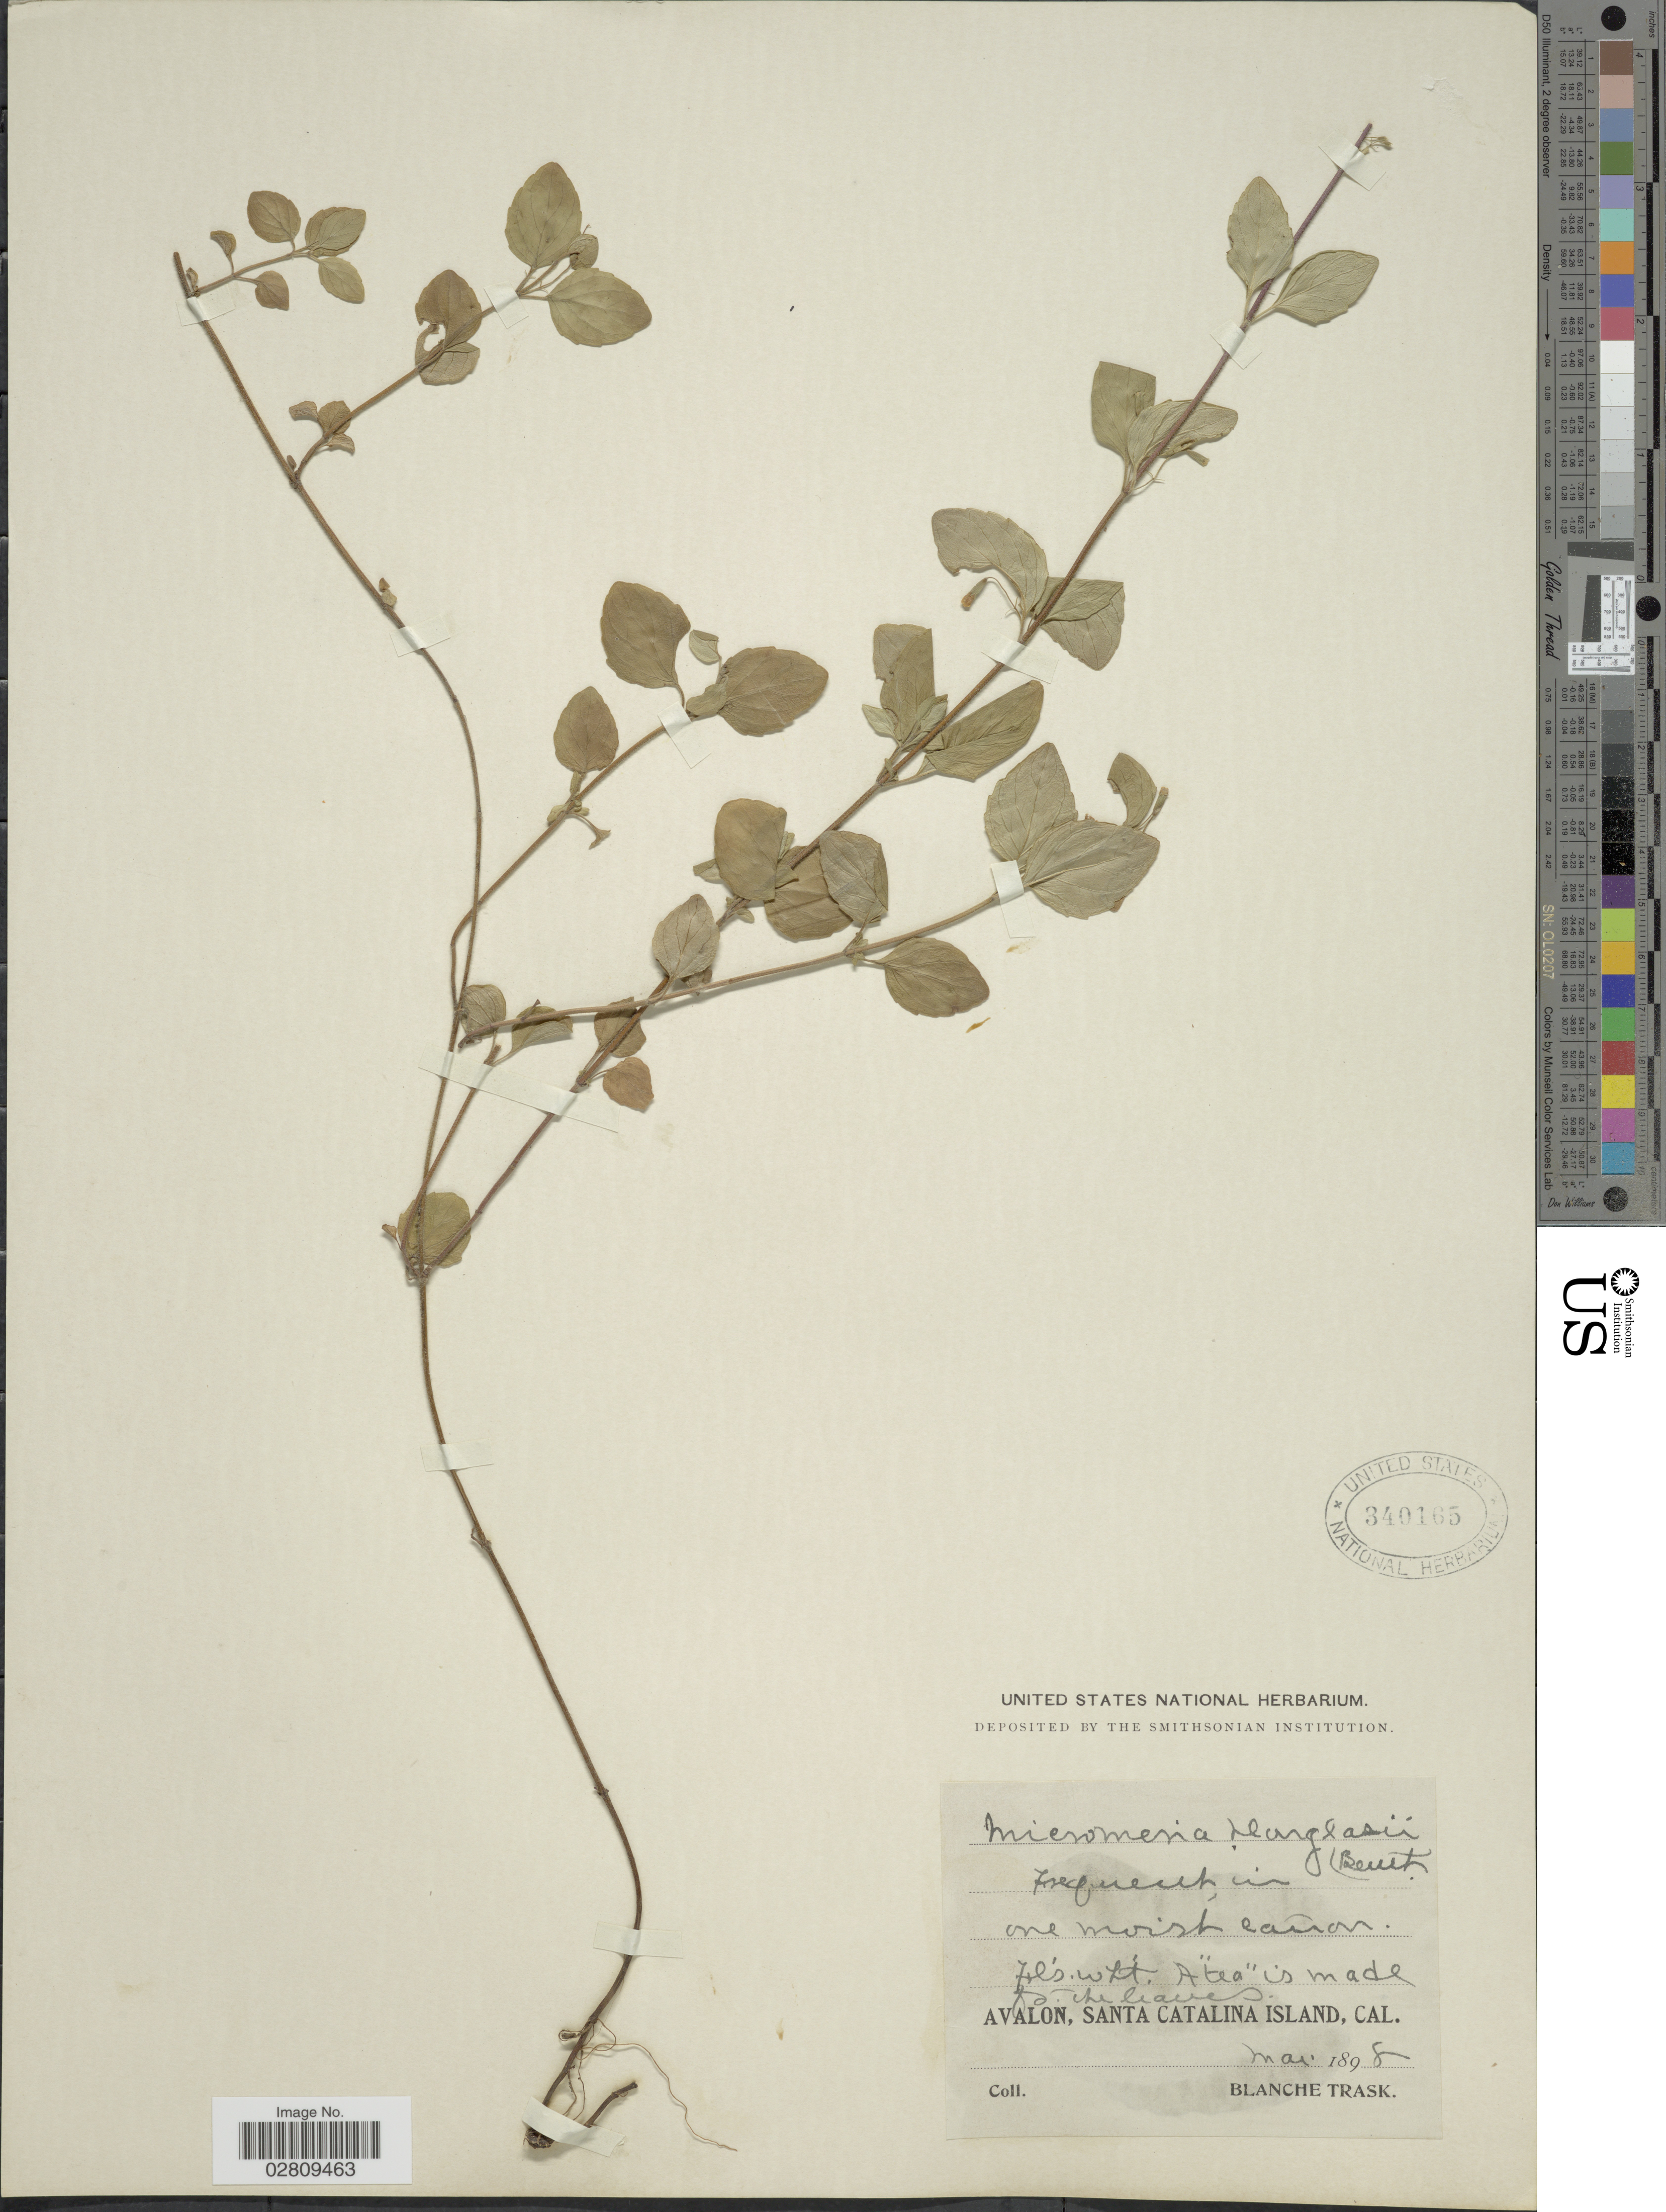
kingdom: Plantae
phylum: Tracheophyta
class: Magnoliopsida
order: Lamiales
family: Lamiaceae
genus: Micromeria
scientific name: Micromeria douglasii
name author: Benth.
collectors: B. Trask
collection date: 1898-05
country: United States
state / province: California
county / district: Los Angeles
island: Santa Catalina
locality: Avalon, Santa Catalina Island.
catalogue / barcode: US 340165